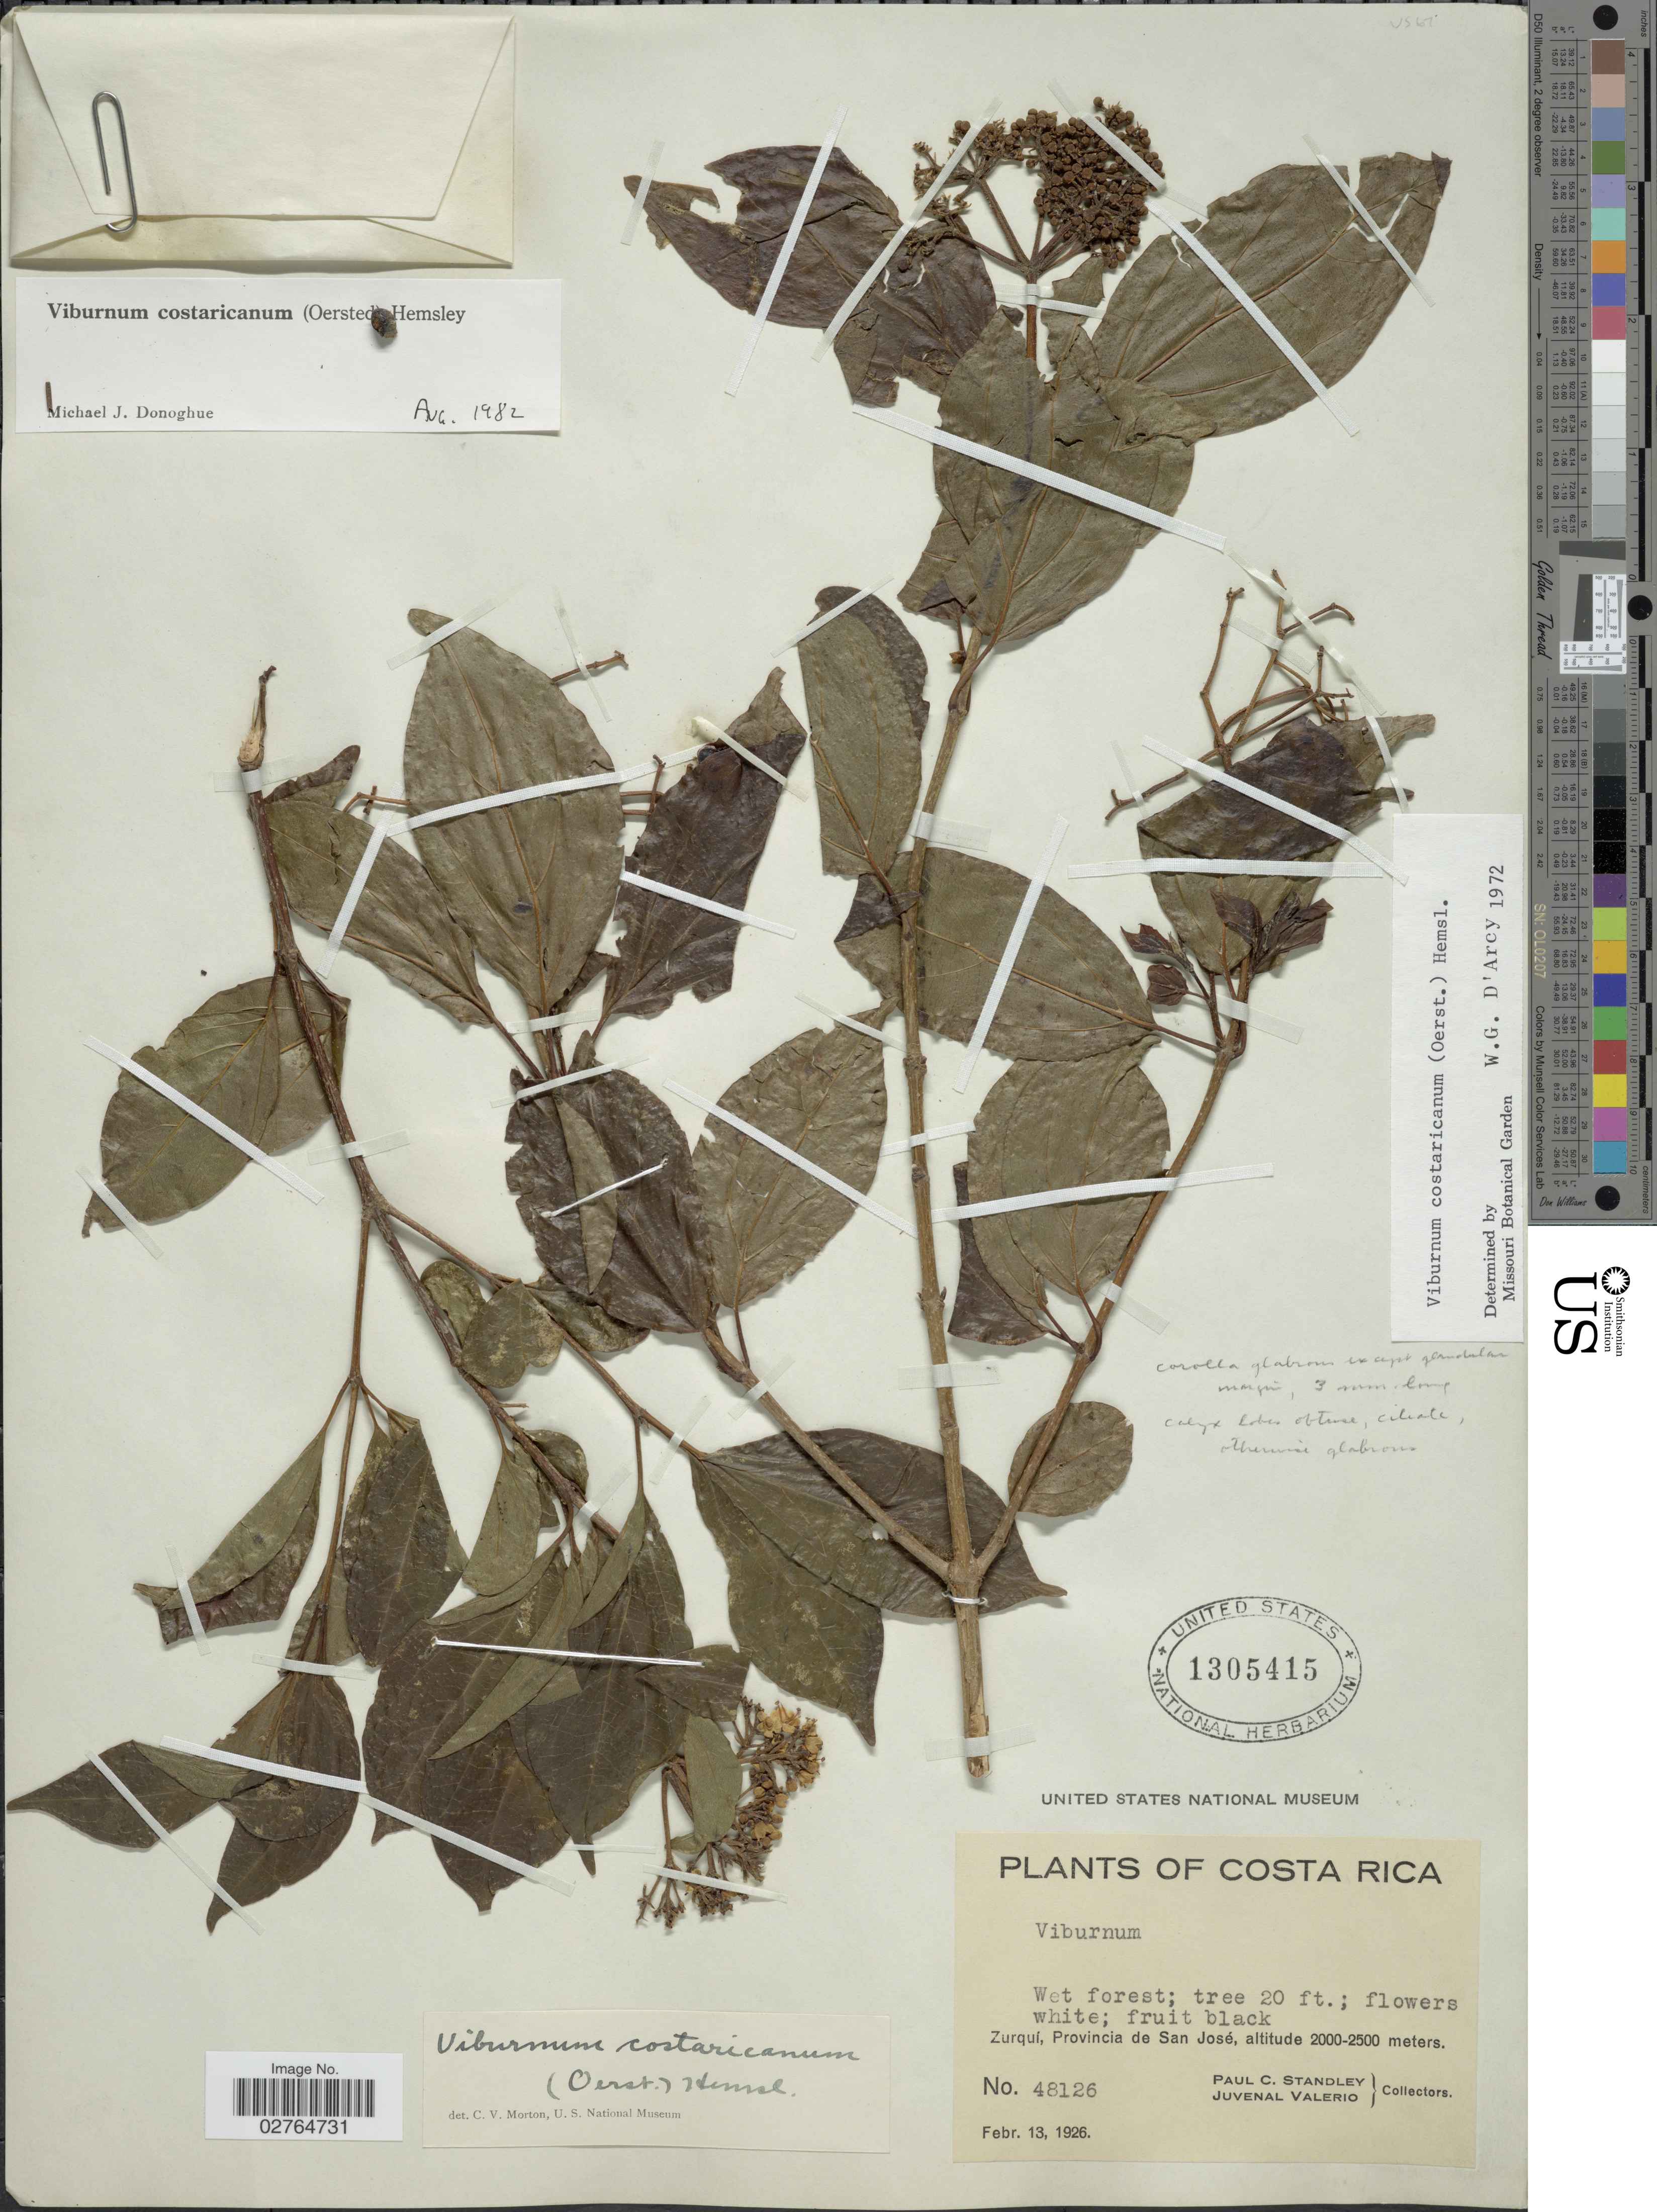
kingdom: Plantae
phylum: Tracheophyta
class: Magnoliopsida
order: Dipsacales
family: Viburnaceae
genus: Viburnum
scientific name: Viburnum costaricanum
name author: (Oerst.) Hemsl.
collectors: P. C. Standley & J. Valerio R.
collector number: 48126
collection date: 1926-02-13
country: Costa Rica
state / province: San José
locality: Zurquí.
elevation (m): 2000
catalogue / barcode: US 1305415